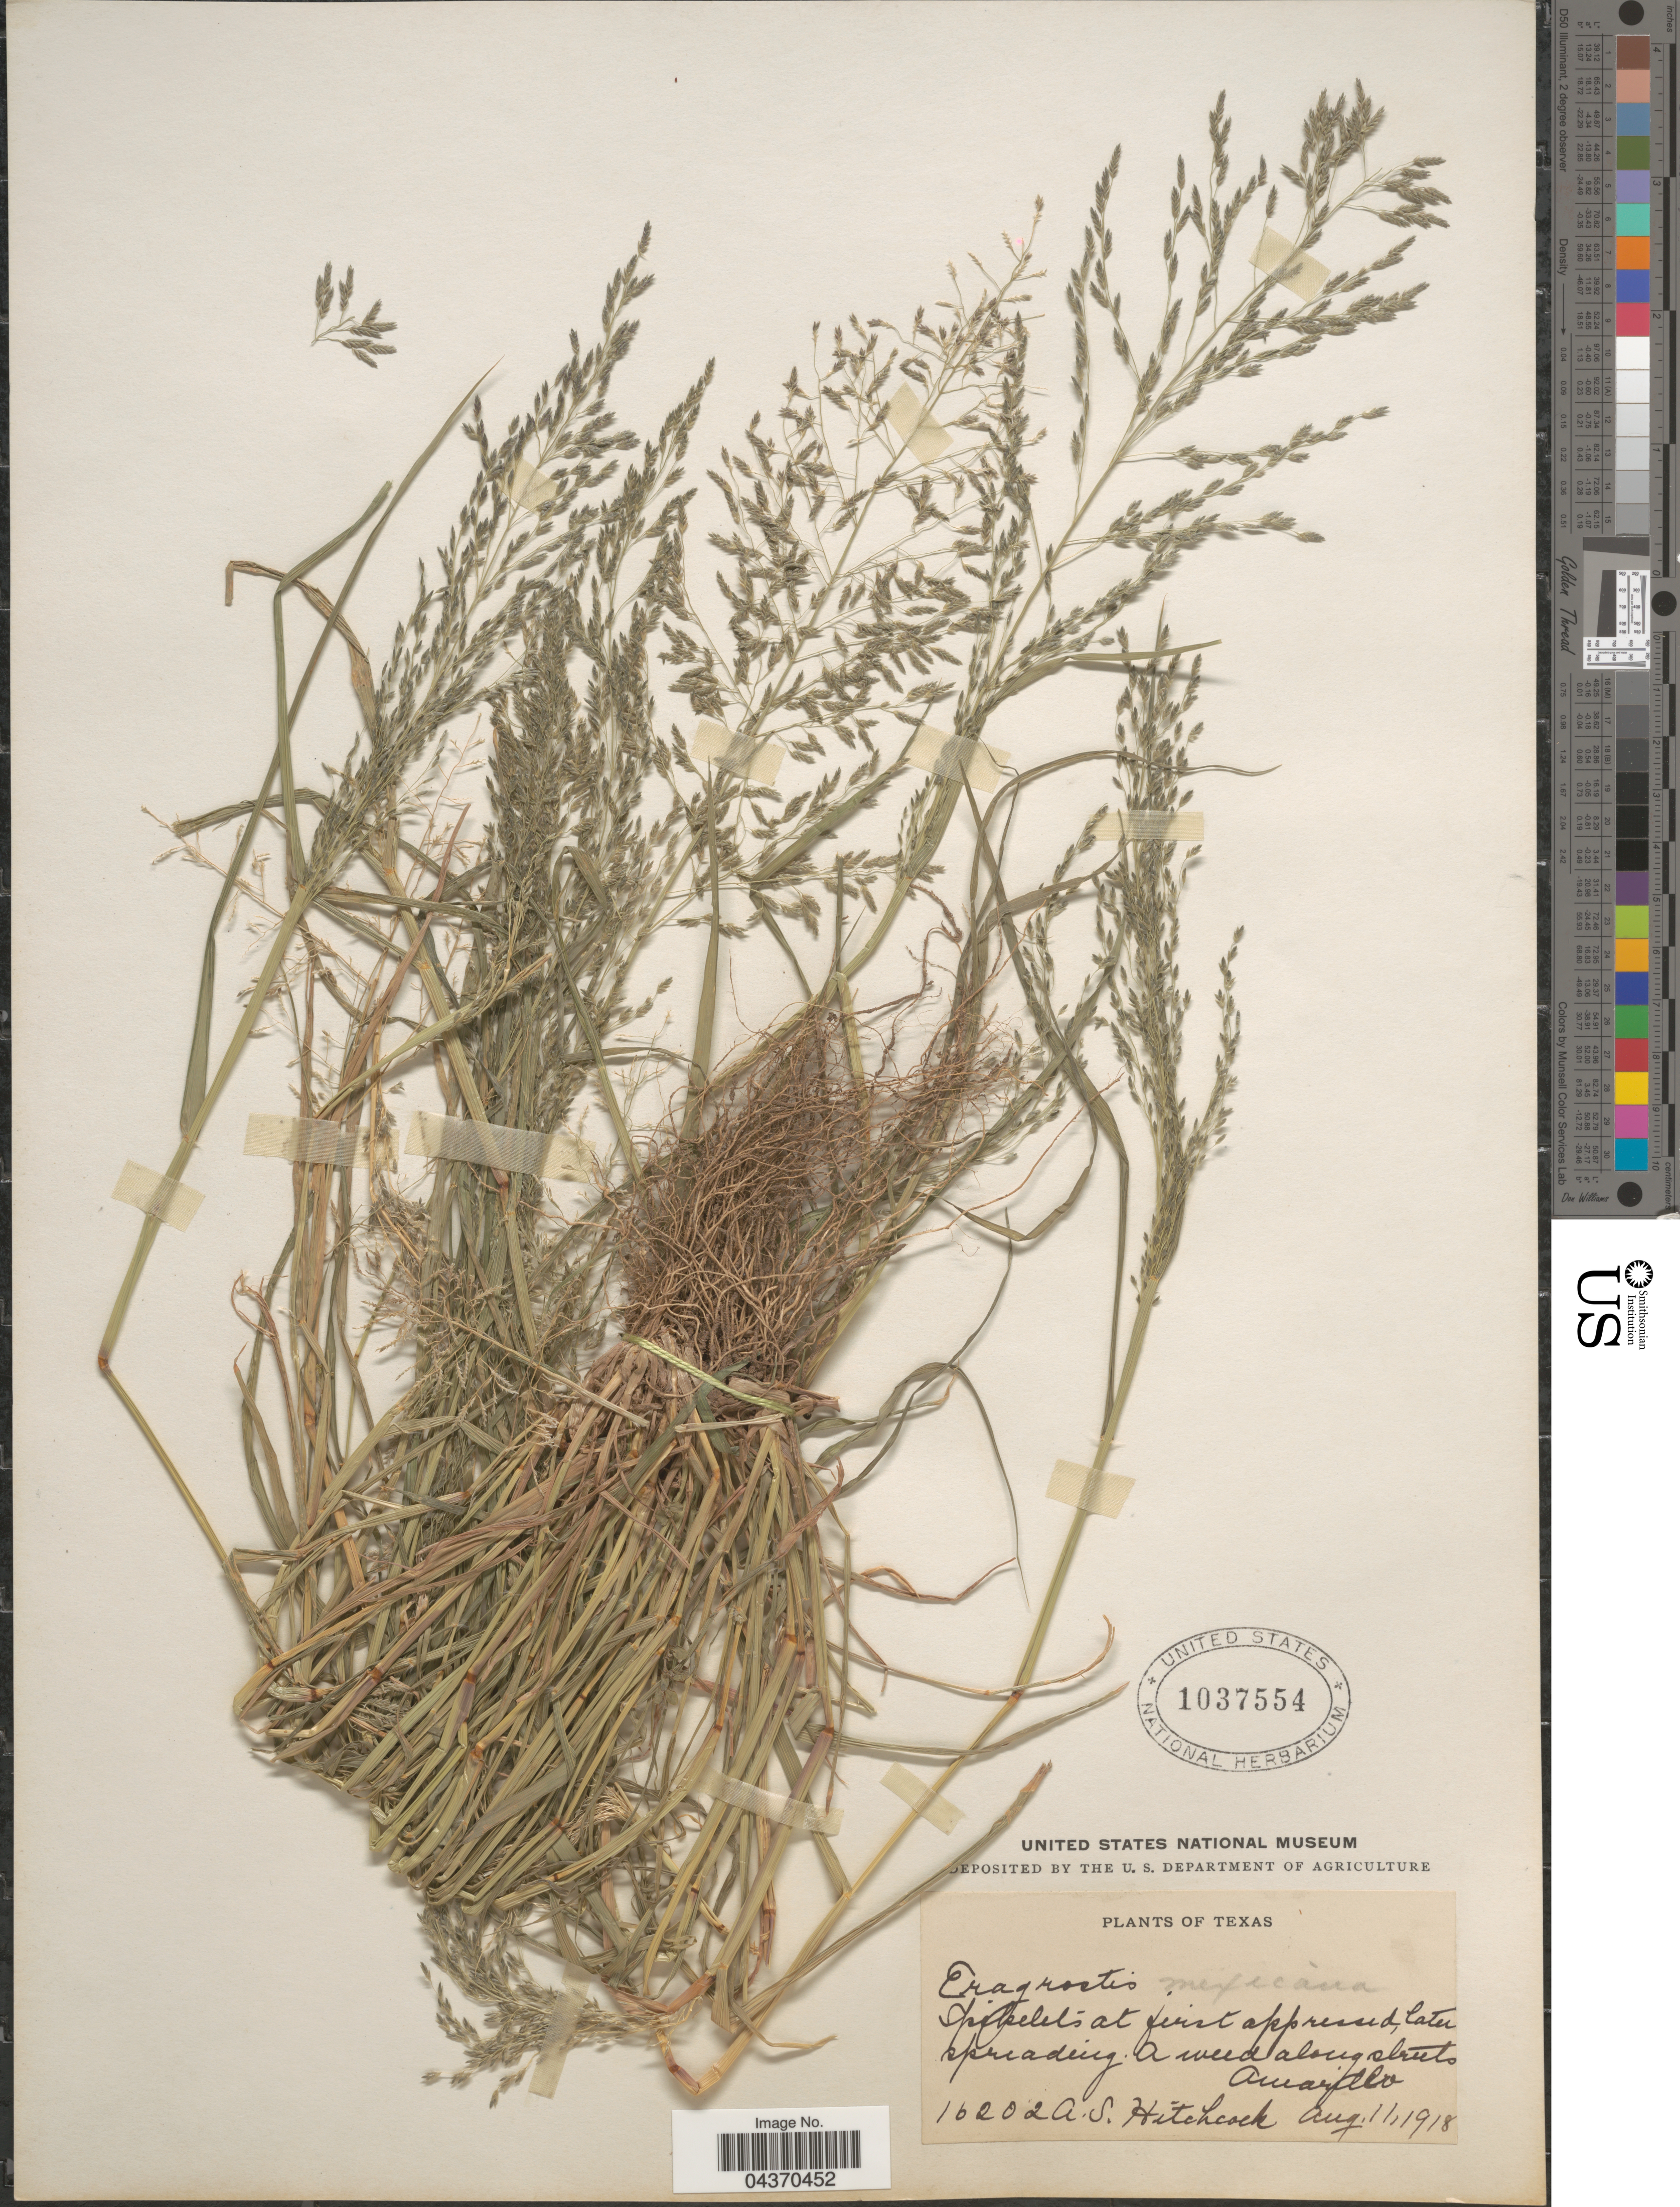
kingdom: Plantae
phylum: Tracheophyta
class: Liliopsida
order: Poales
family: Poaceae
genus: Eragrostis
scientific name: Eragrostis pectinacea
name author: (Michx.) Nees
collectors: A. S. Hitchcock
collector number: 16202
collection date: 1918-08-11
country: United States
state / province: Texas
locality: Amarillo.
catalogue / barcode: US 1037554